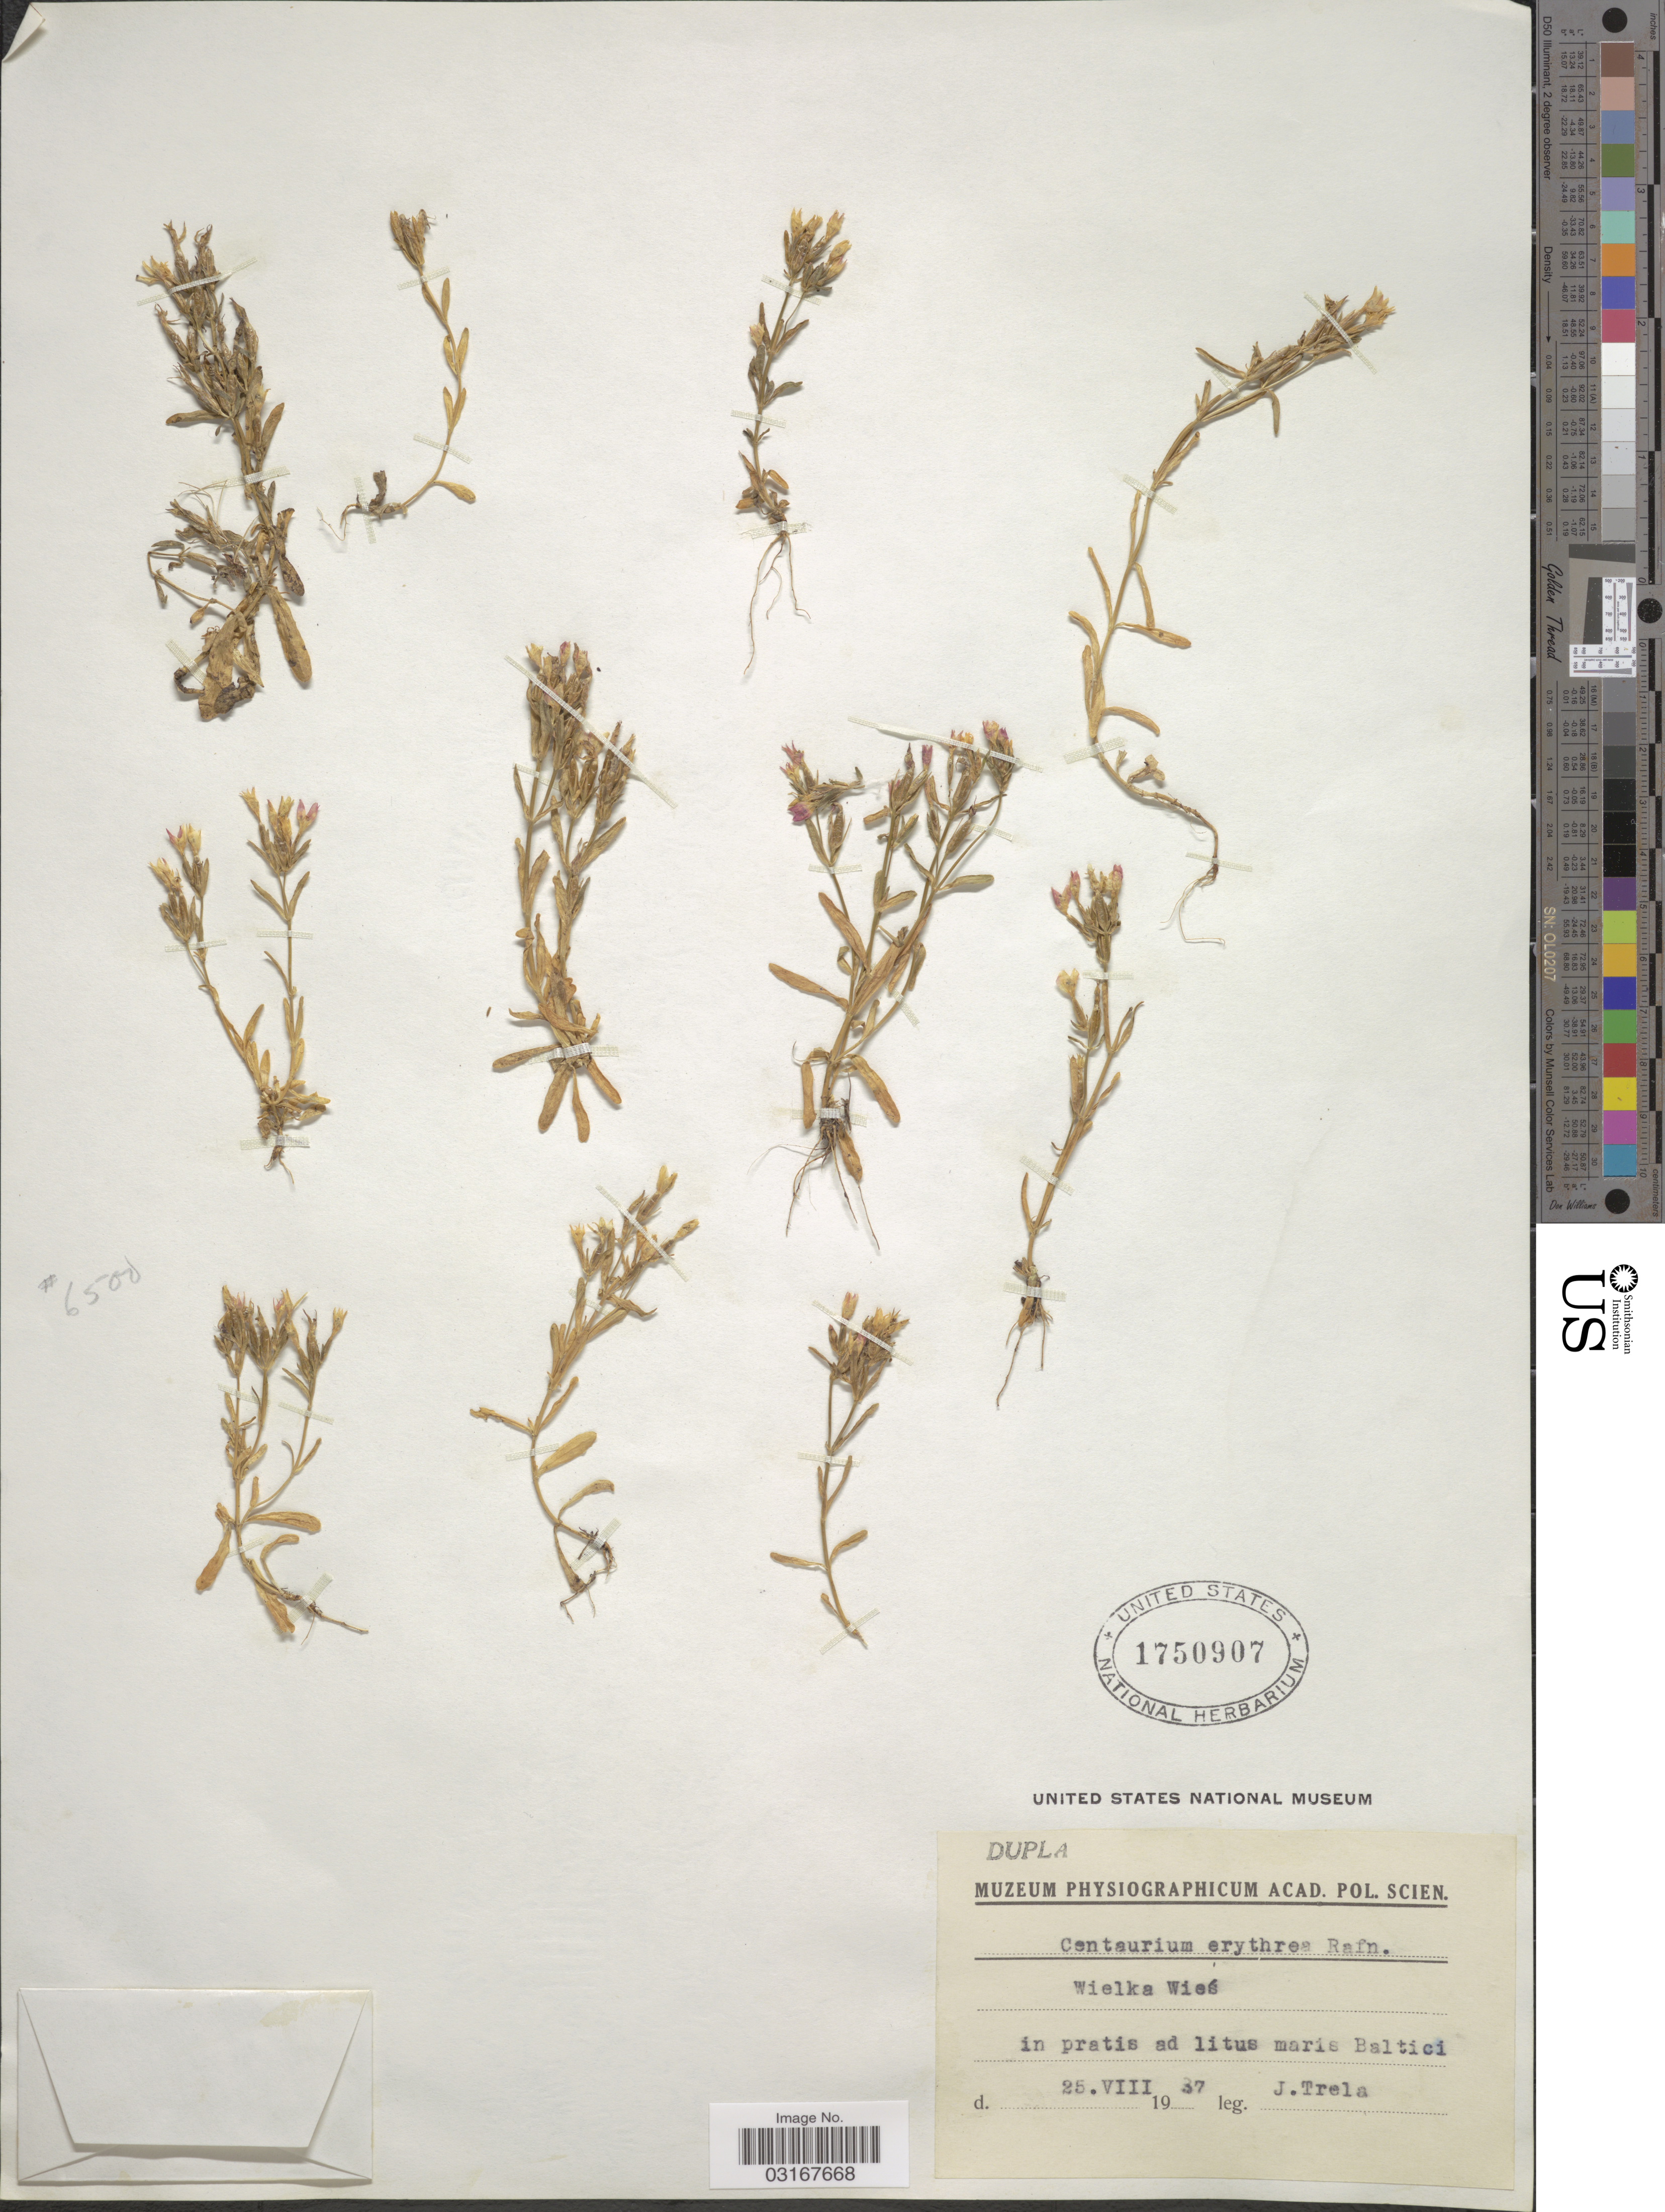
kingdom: Plantae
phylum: Tracheophyta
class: Magnoliopsida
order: Gentianales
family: Gentianaceae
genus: Centaurium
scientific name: Centaurium erythraea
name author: Rafn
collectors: J. Trela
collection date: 1937-08-25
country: Poland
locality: Wielka Wies, in pratis ad litus maris Baltici.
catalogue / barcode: US 1750907